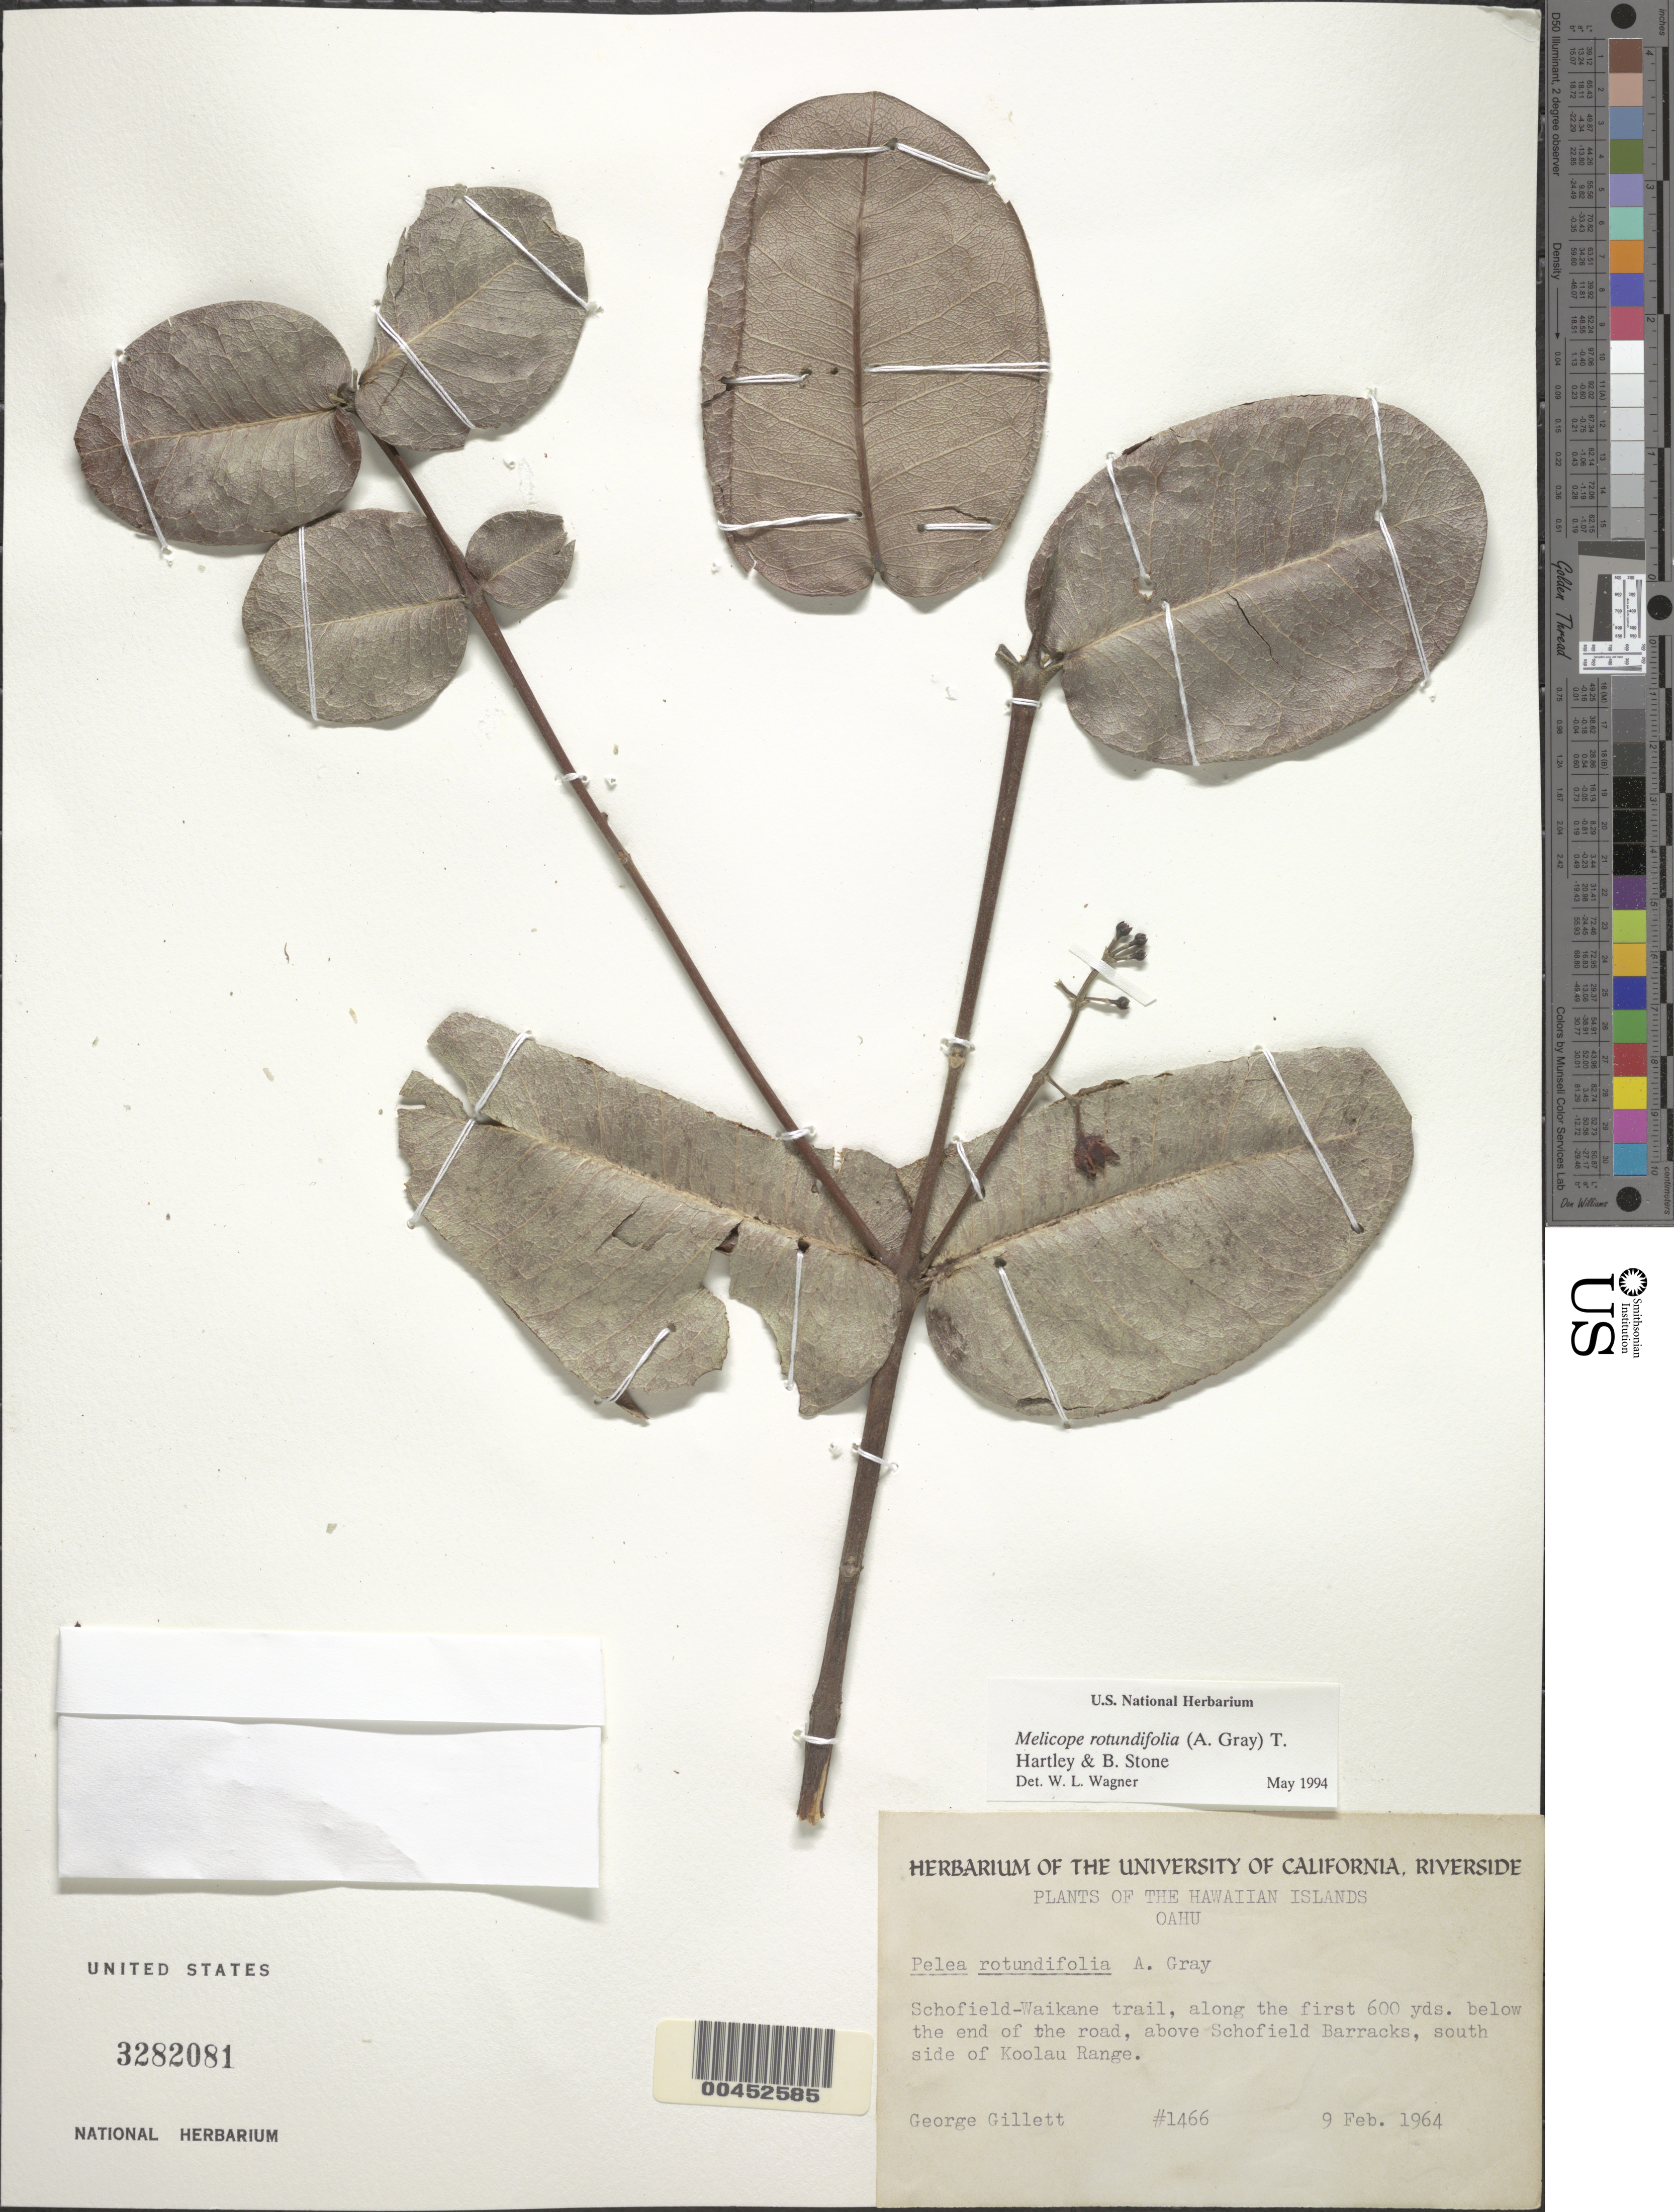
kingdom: Plantae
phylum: Tracheophyta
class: Magnoliopsida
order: Sapindales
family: Rutaceae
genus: Melicope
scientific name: Melicope rotundifolia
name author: (A. Gray) T.G. Hartley & B.C. Stone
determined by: Wagner, W. L., (BOT), Smithsonian Institution - National Museum of Natural History (UNITED STATES)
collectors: G. Gillett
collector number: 1466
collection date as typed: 9 Feb 1964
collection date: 1964-02-09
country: United States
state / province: Hawaii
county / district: Honolulu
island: Oahu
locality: Schofield-Waikane trail, along the first 600 yds below the end of the road, above Schofield Barracks, south side of Koolau Range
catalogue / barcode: US 3282081